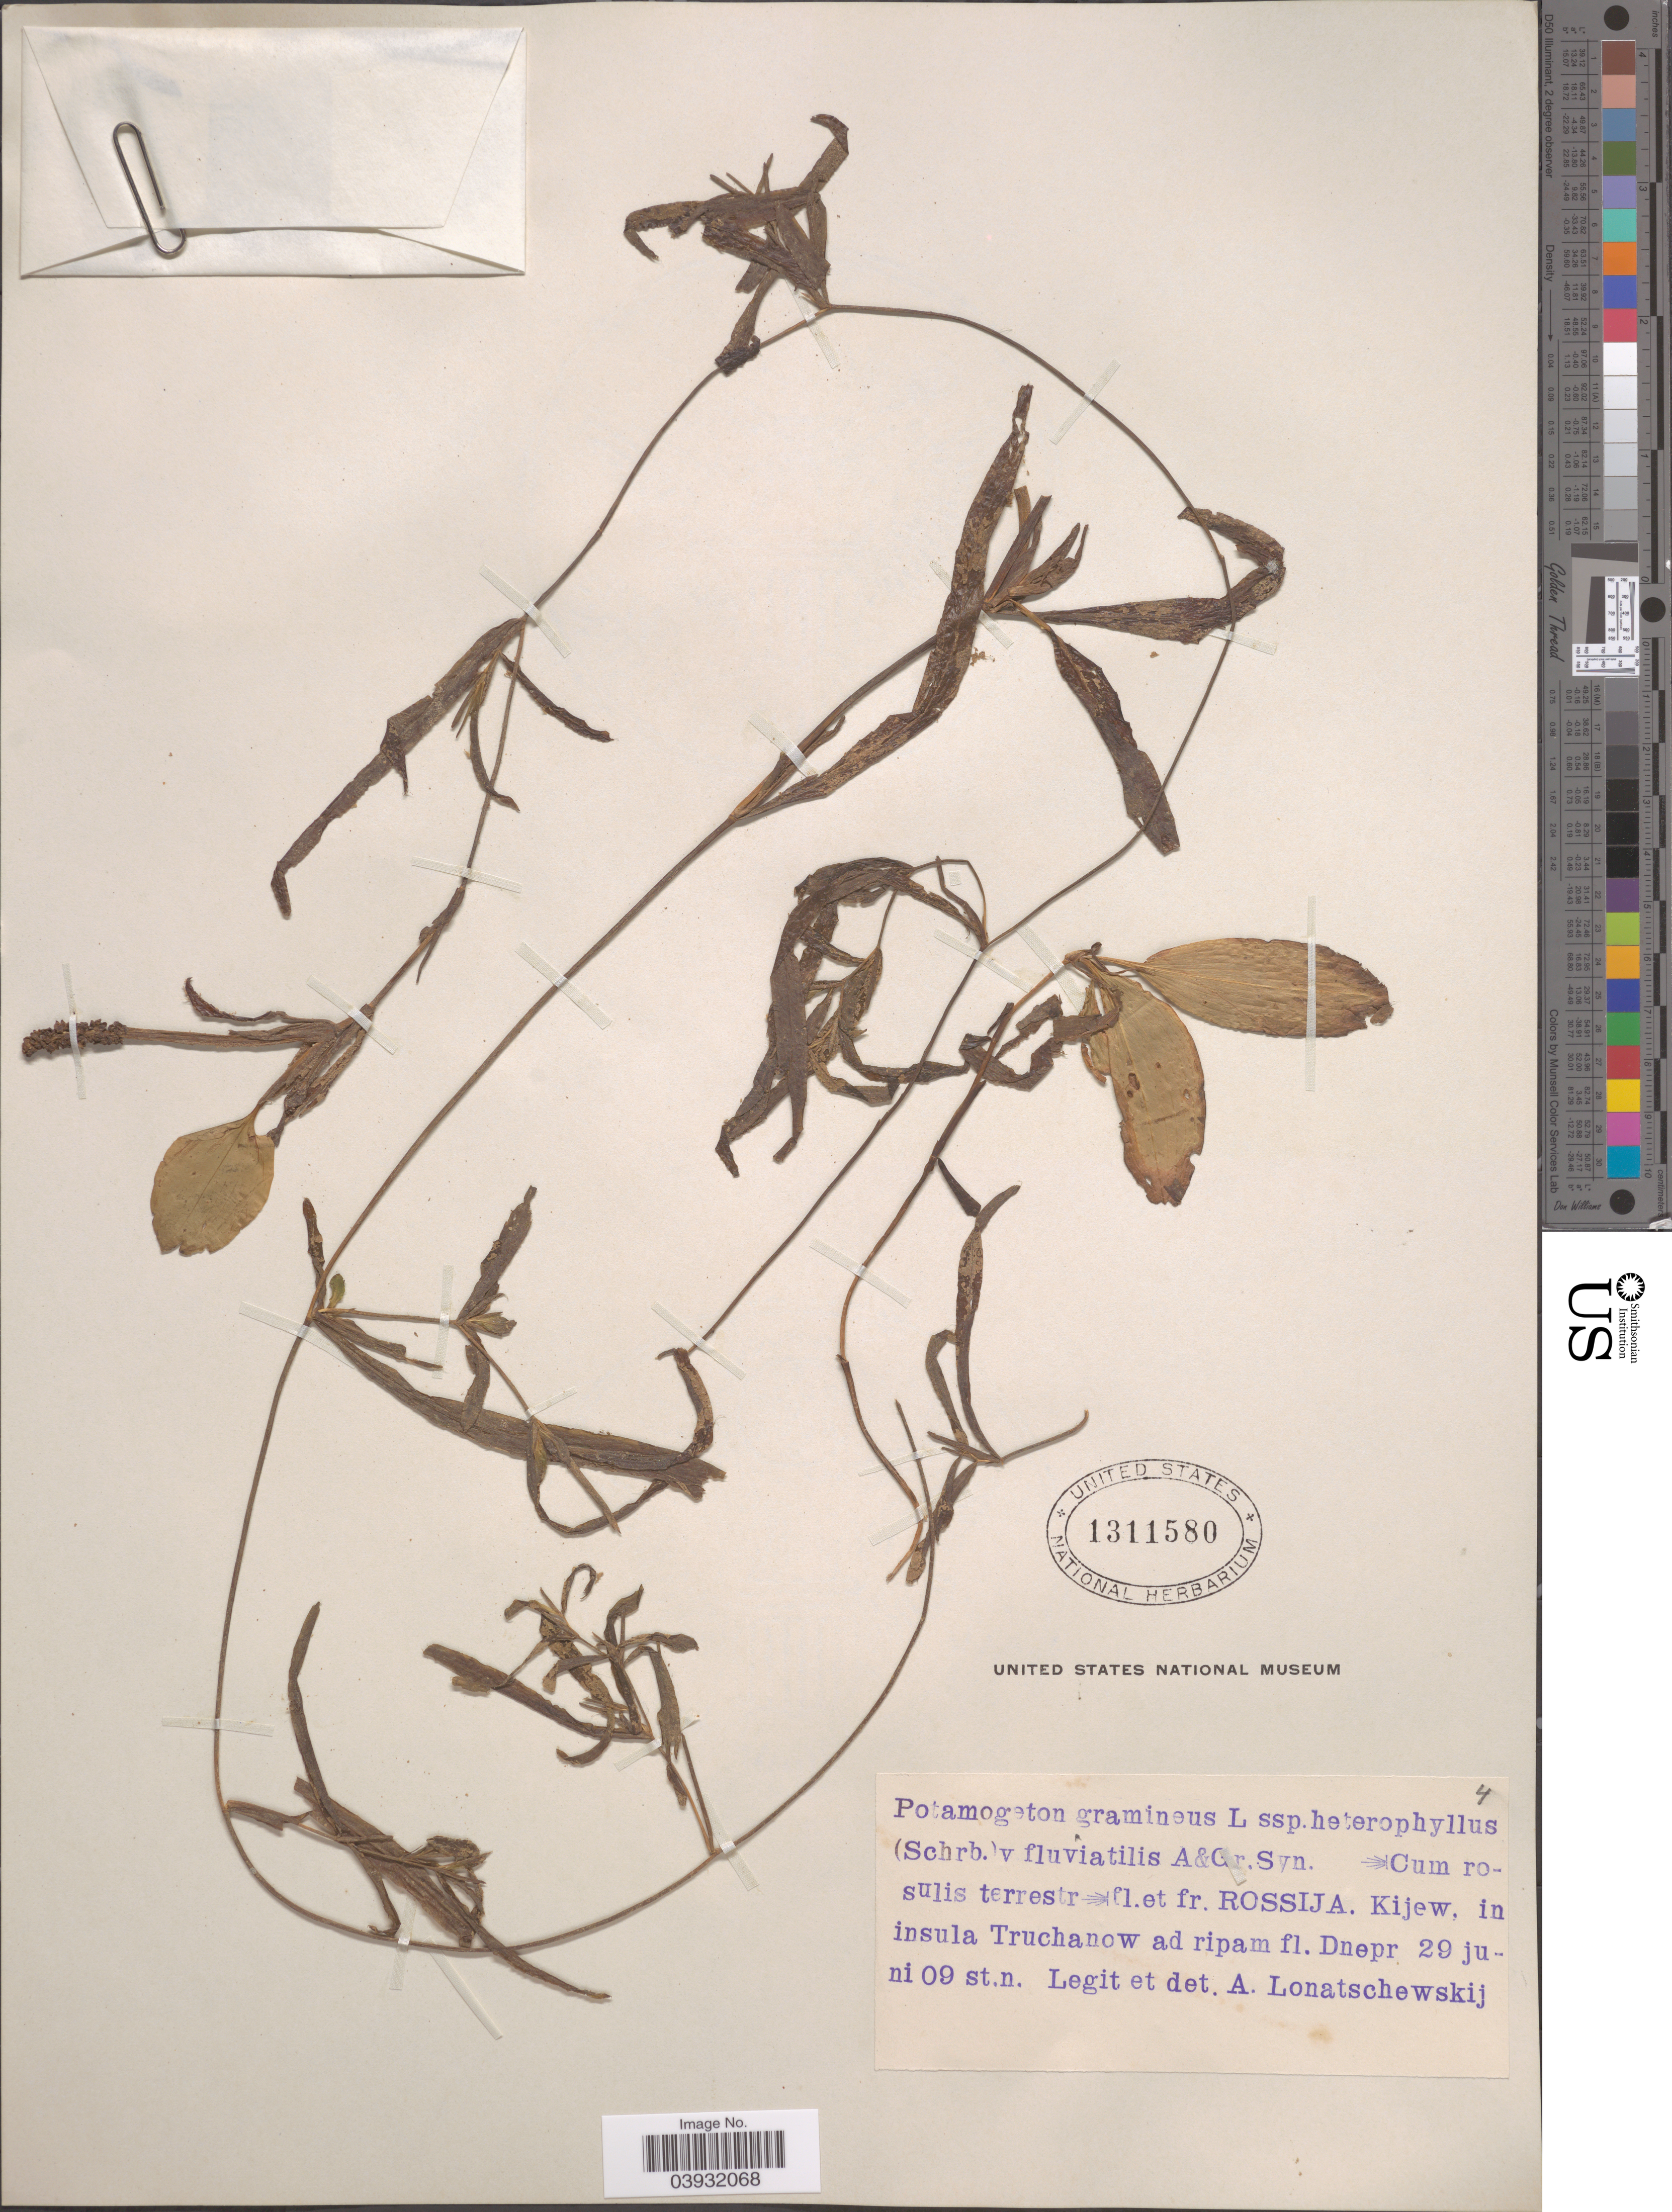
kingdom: Plantae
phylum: Tracheophyta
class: Liliopsida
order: Alismatales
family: Potamogetonaceae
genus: Potamogeton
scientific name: Potamogeton gramineus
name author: L.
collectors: A. Lonatschewskij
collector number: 4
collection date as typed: Transcribed d/m/y: 29/6/9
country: Ukraine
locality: Cum rosulis terrstr. fl. et. fr. Rossija. Kijew, in insula Truchanow ad ripam fl. Dnepr.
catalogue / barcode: US 1311580